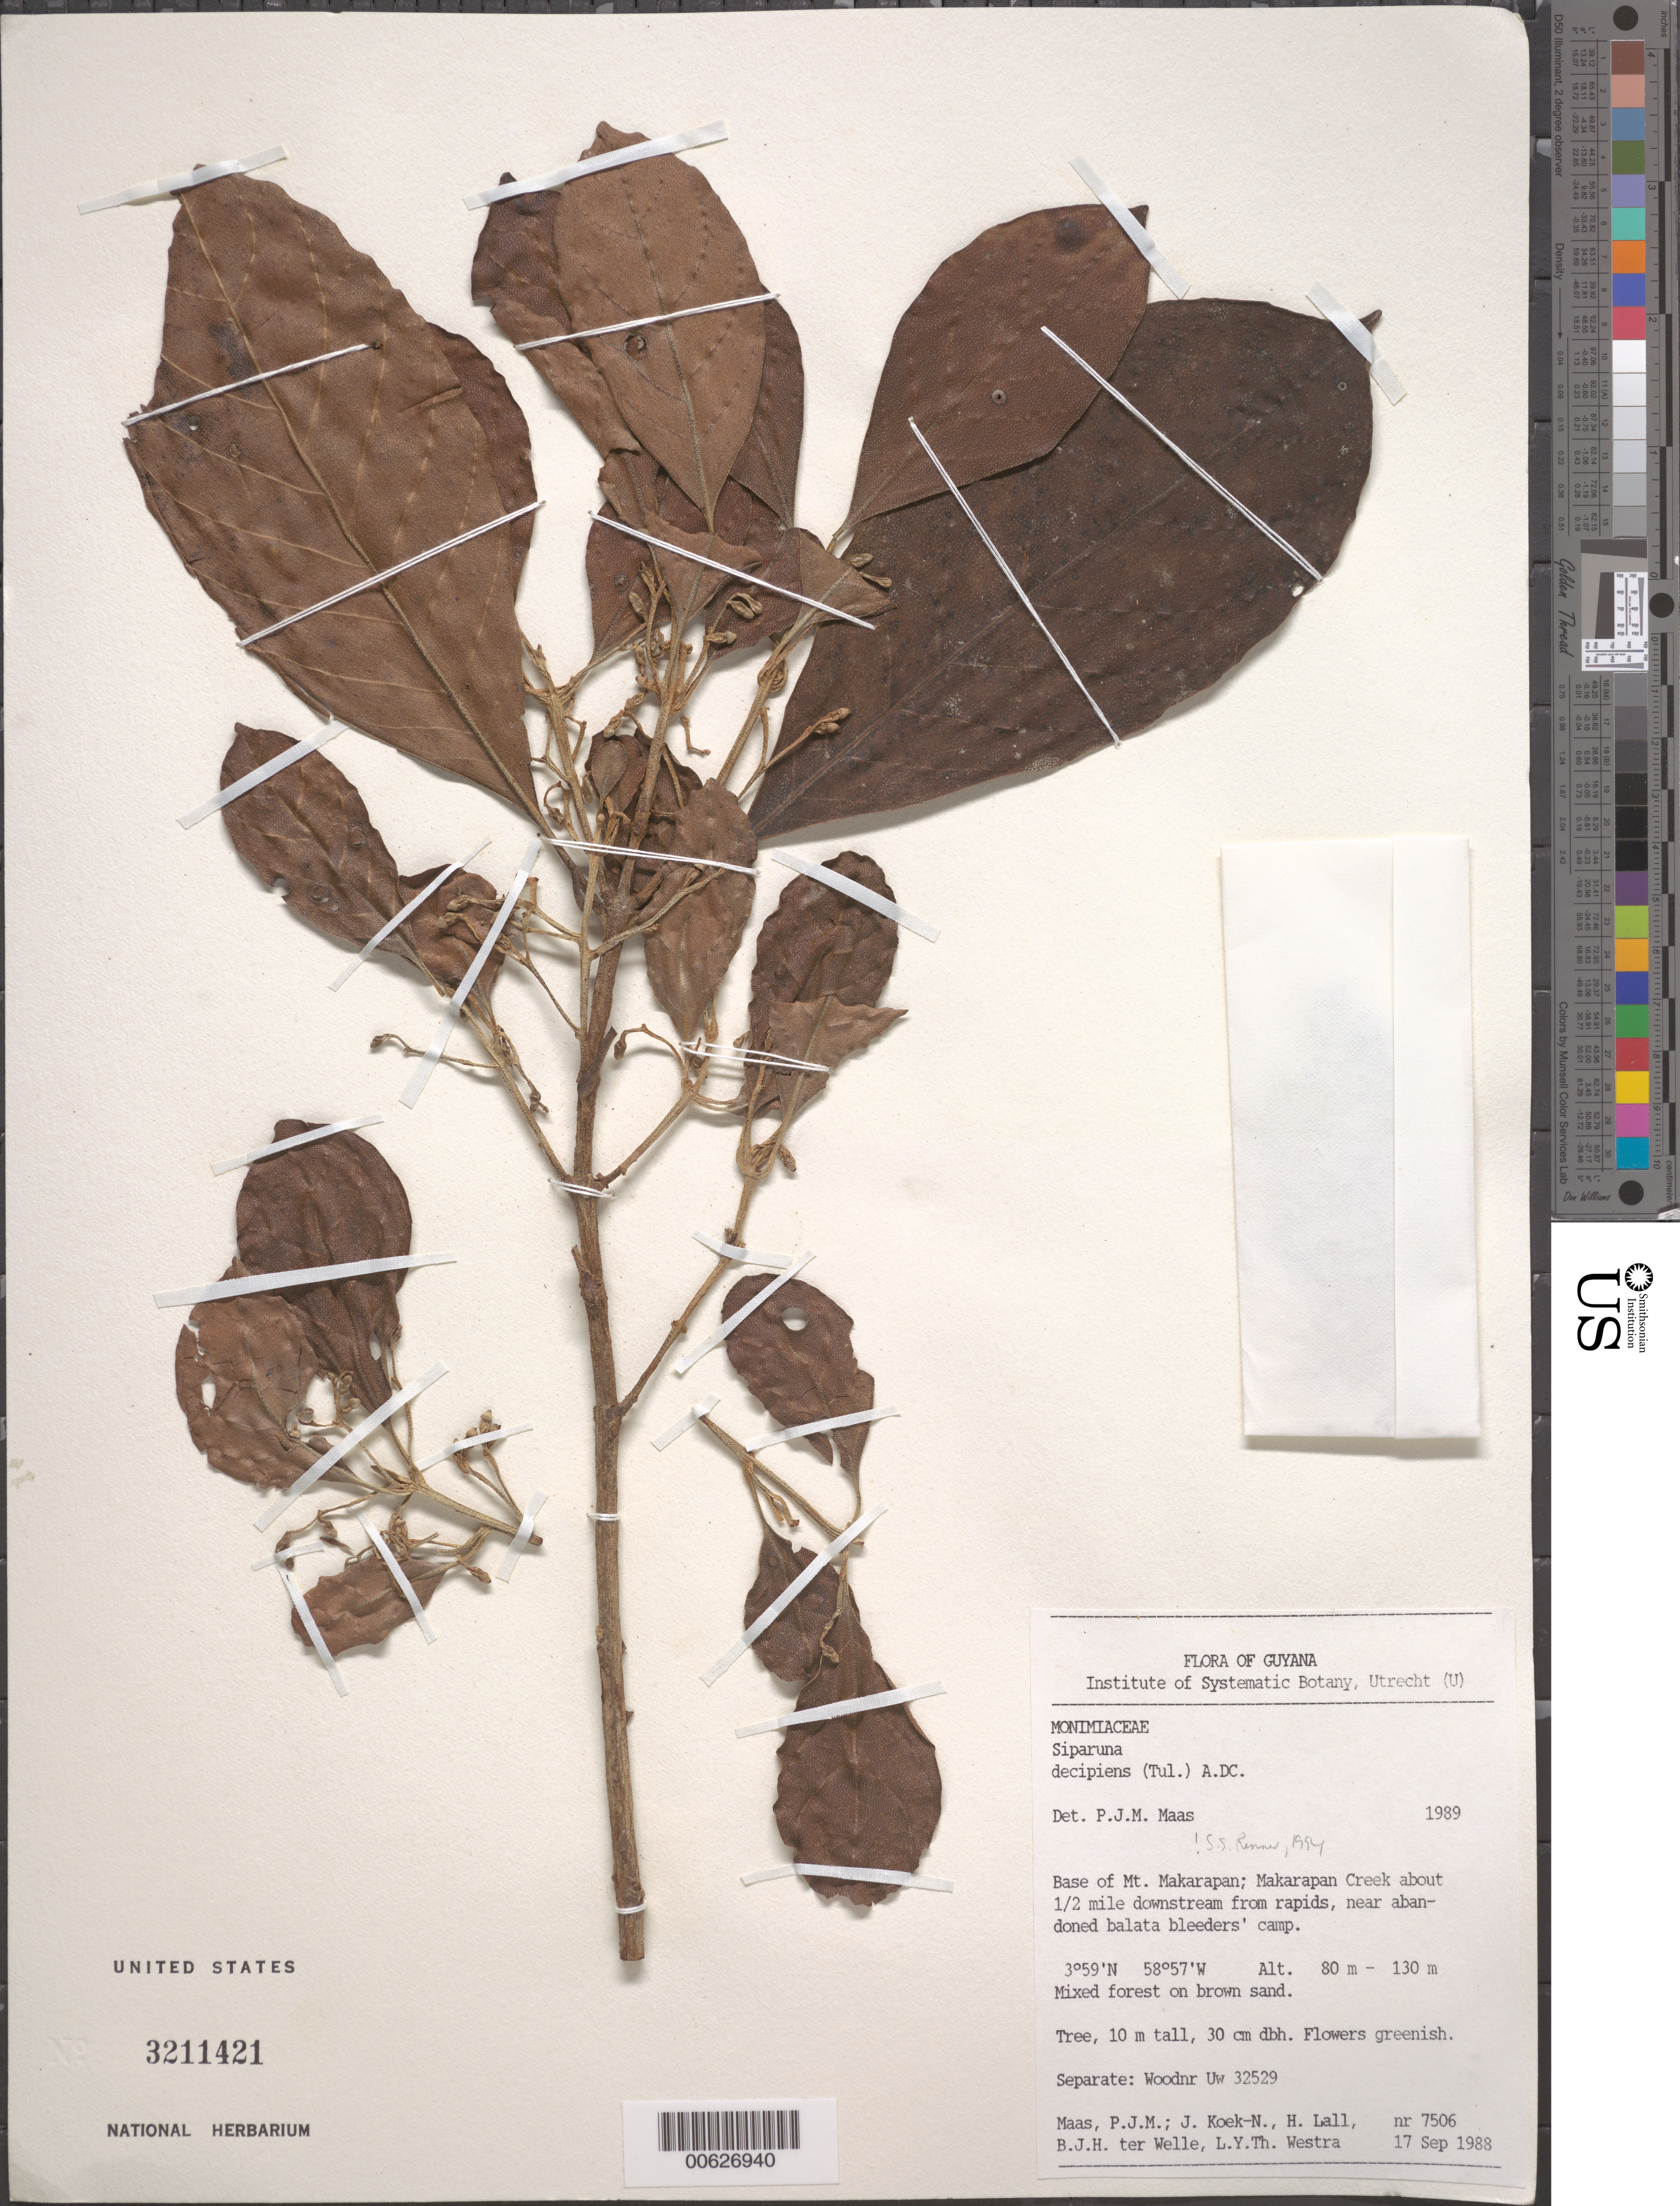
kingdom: Plantae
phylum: Tracheophyta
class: Magnoliopsida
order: Laurales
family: Siparunaceae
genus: Siparuna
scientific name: Siparuna decipiens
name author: (Tul.) A. DC.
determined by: Renner, S. S.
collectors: P. Maas, J. Koek-Noorman, H. Lall, B. Welle & L. Y. T. Westra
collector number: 7506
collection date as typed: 17-Sep-88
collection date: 1988-09-17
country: Guyana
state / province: U. Takutu-U. Essequibo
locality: Mt. Makarapan, base; Makarapan Creek, about 1/2 mile downstream from rapids, near abandoned balata bleeders' camp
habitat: Mixed forest on brown sand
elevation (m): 80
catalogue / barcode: US 3211421